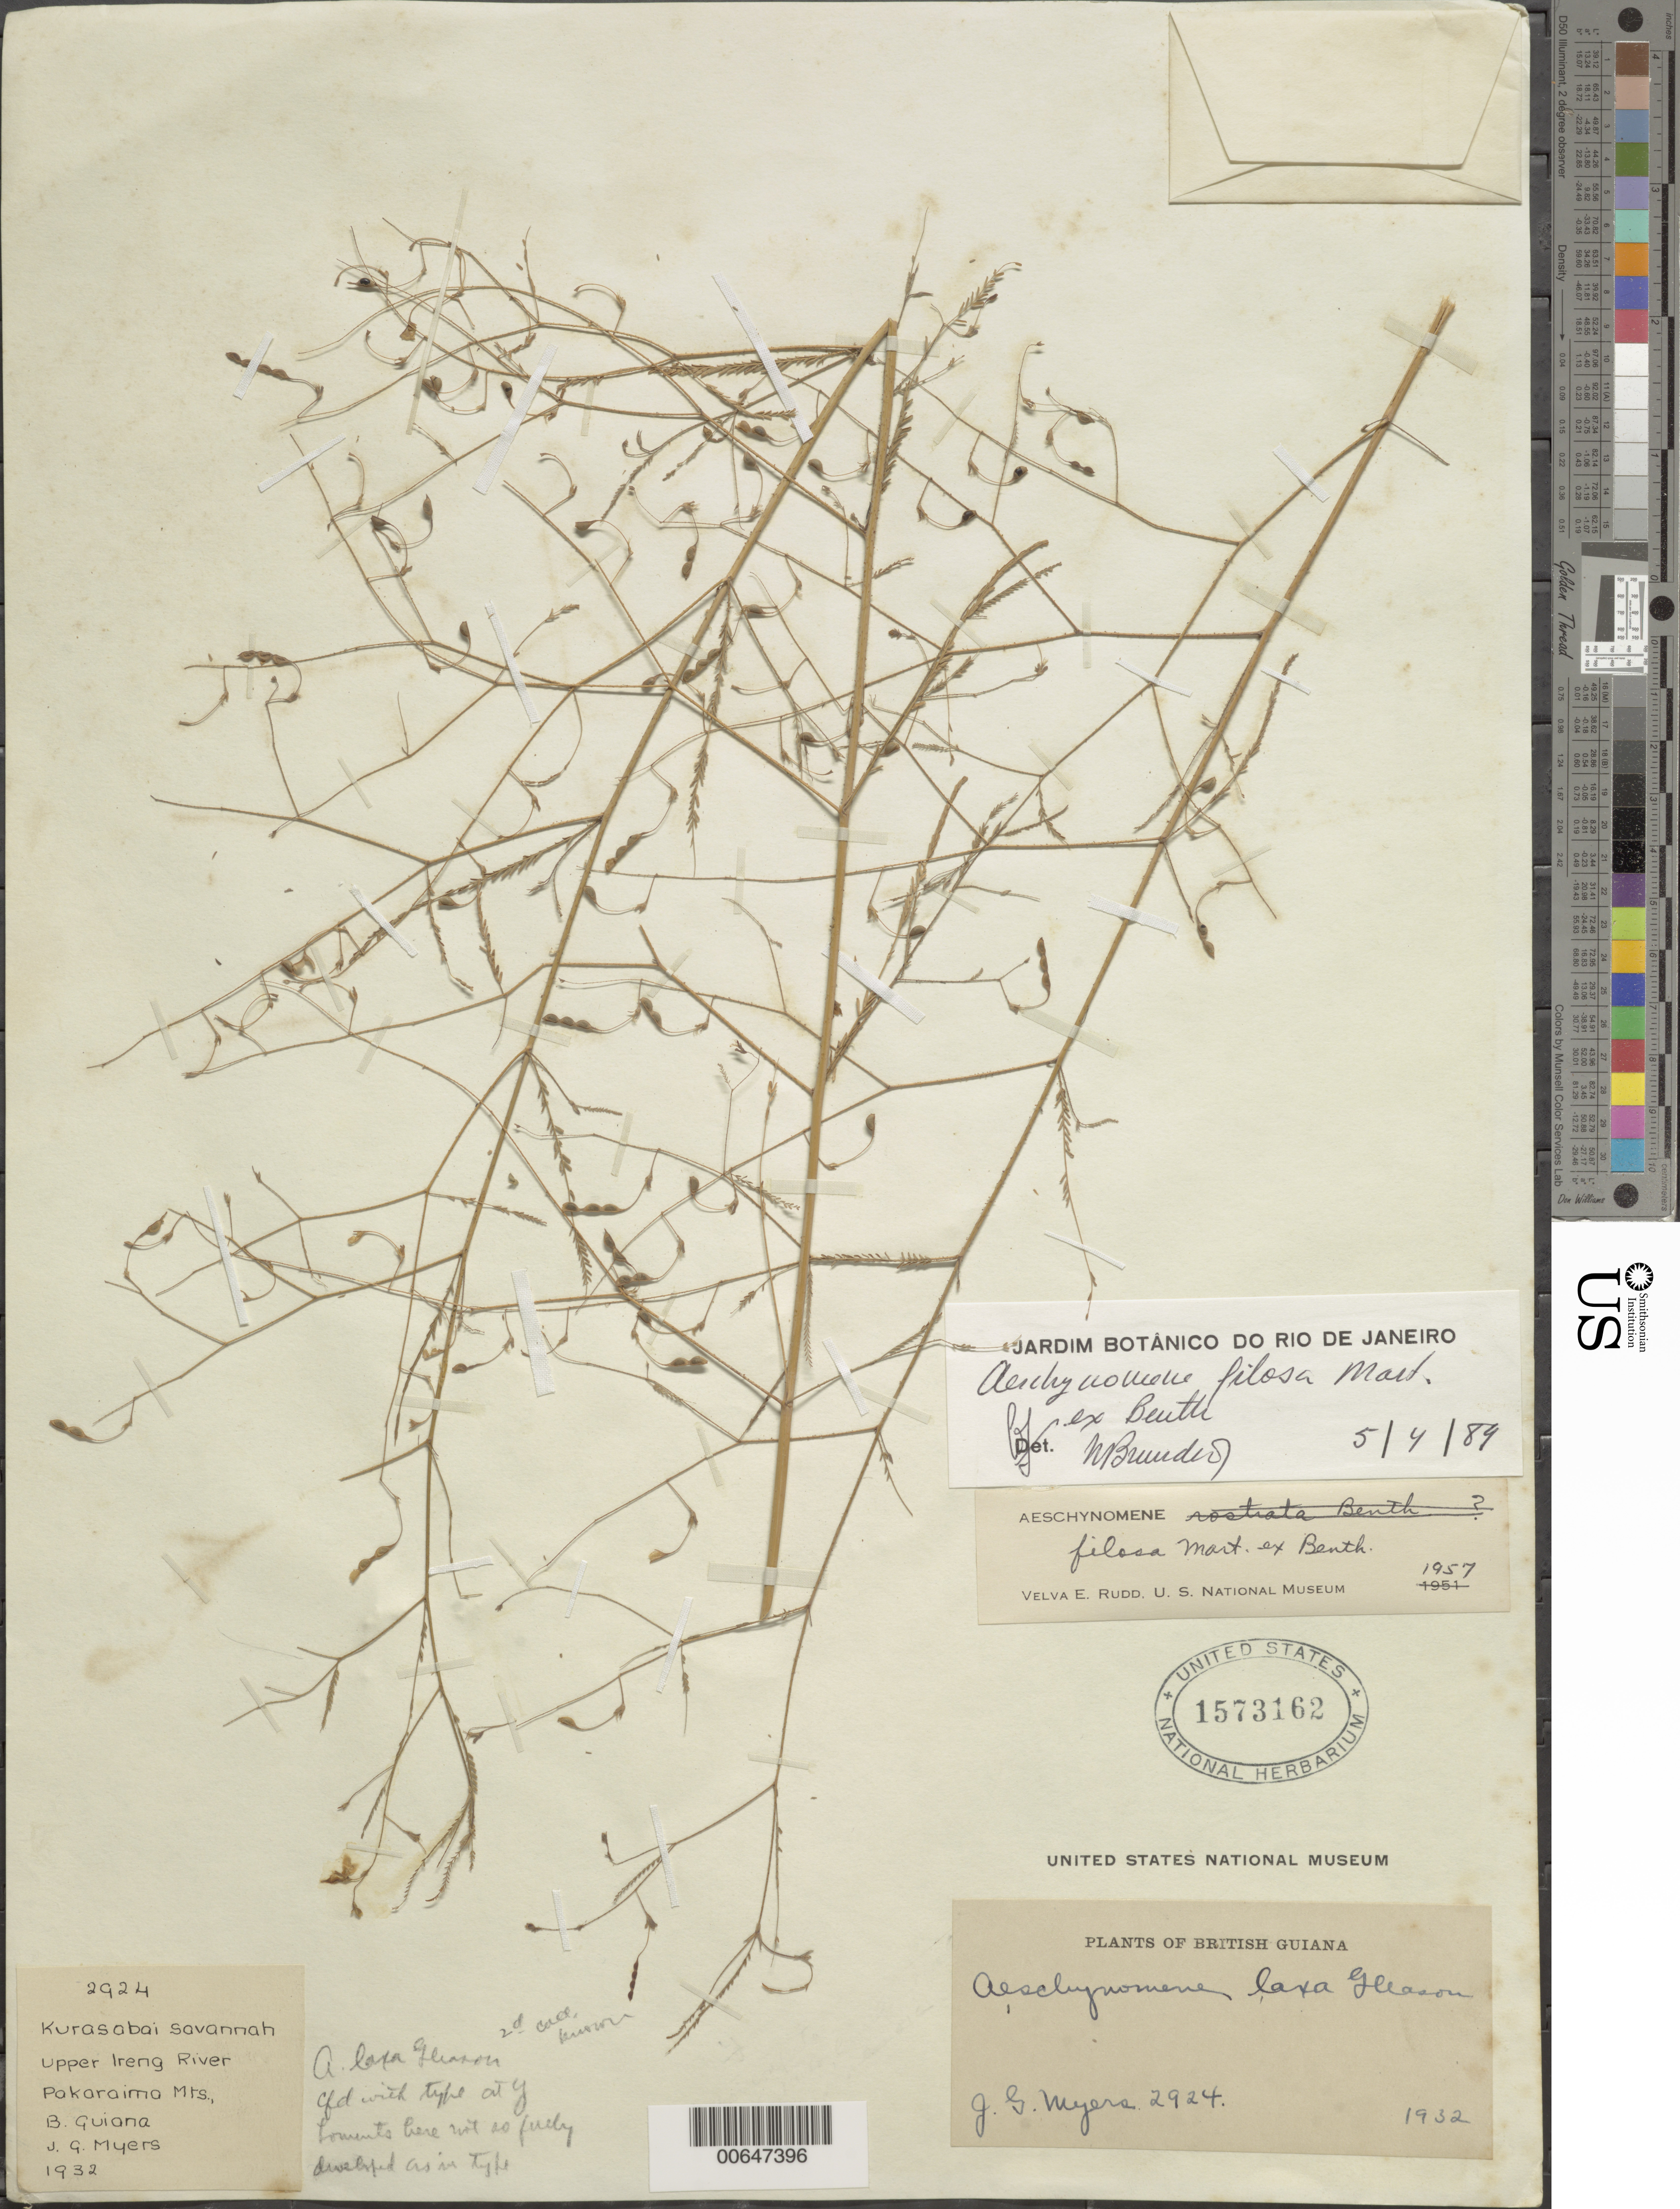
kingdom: Plantae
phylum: Tracheophyta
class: Magnoliopsida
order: Fabales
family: Fabaceae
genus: Aeschynomene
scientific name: Aeschynomene filosa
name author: Mart. ex Benth.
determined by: Branden, M.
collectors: J. Myers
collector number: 2924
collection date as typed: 1932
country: Guyana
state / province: Cuyuni-Mazaruni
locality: Kurasabai Savanna, upper Ireng R., Pakaraima Mts.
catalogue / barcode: US 1573162